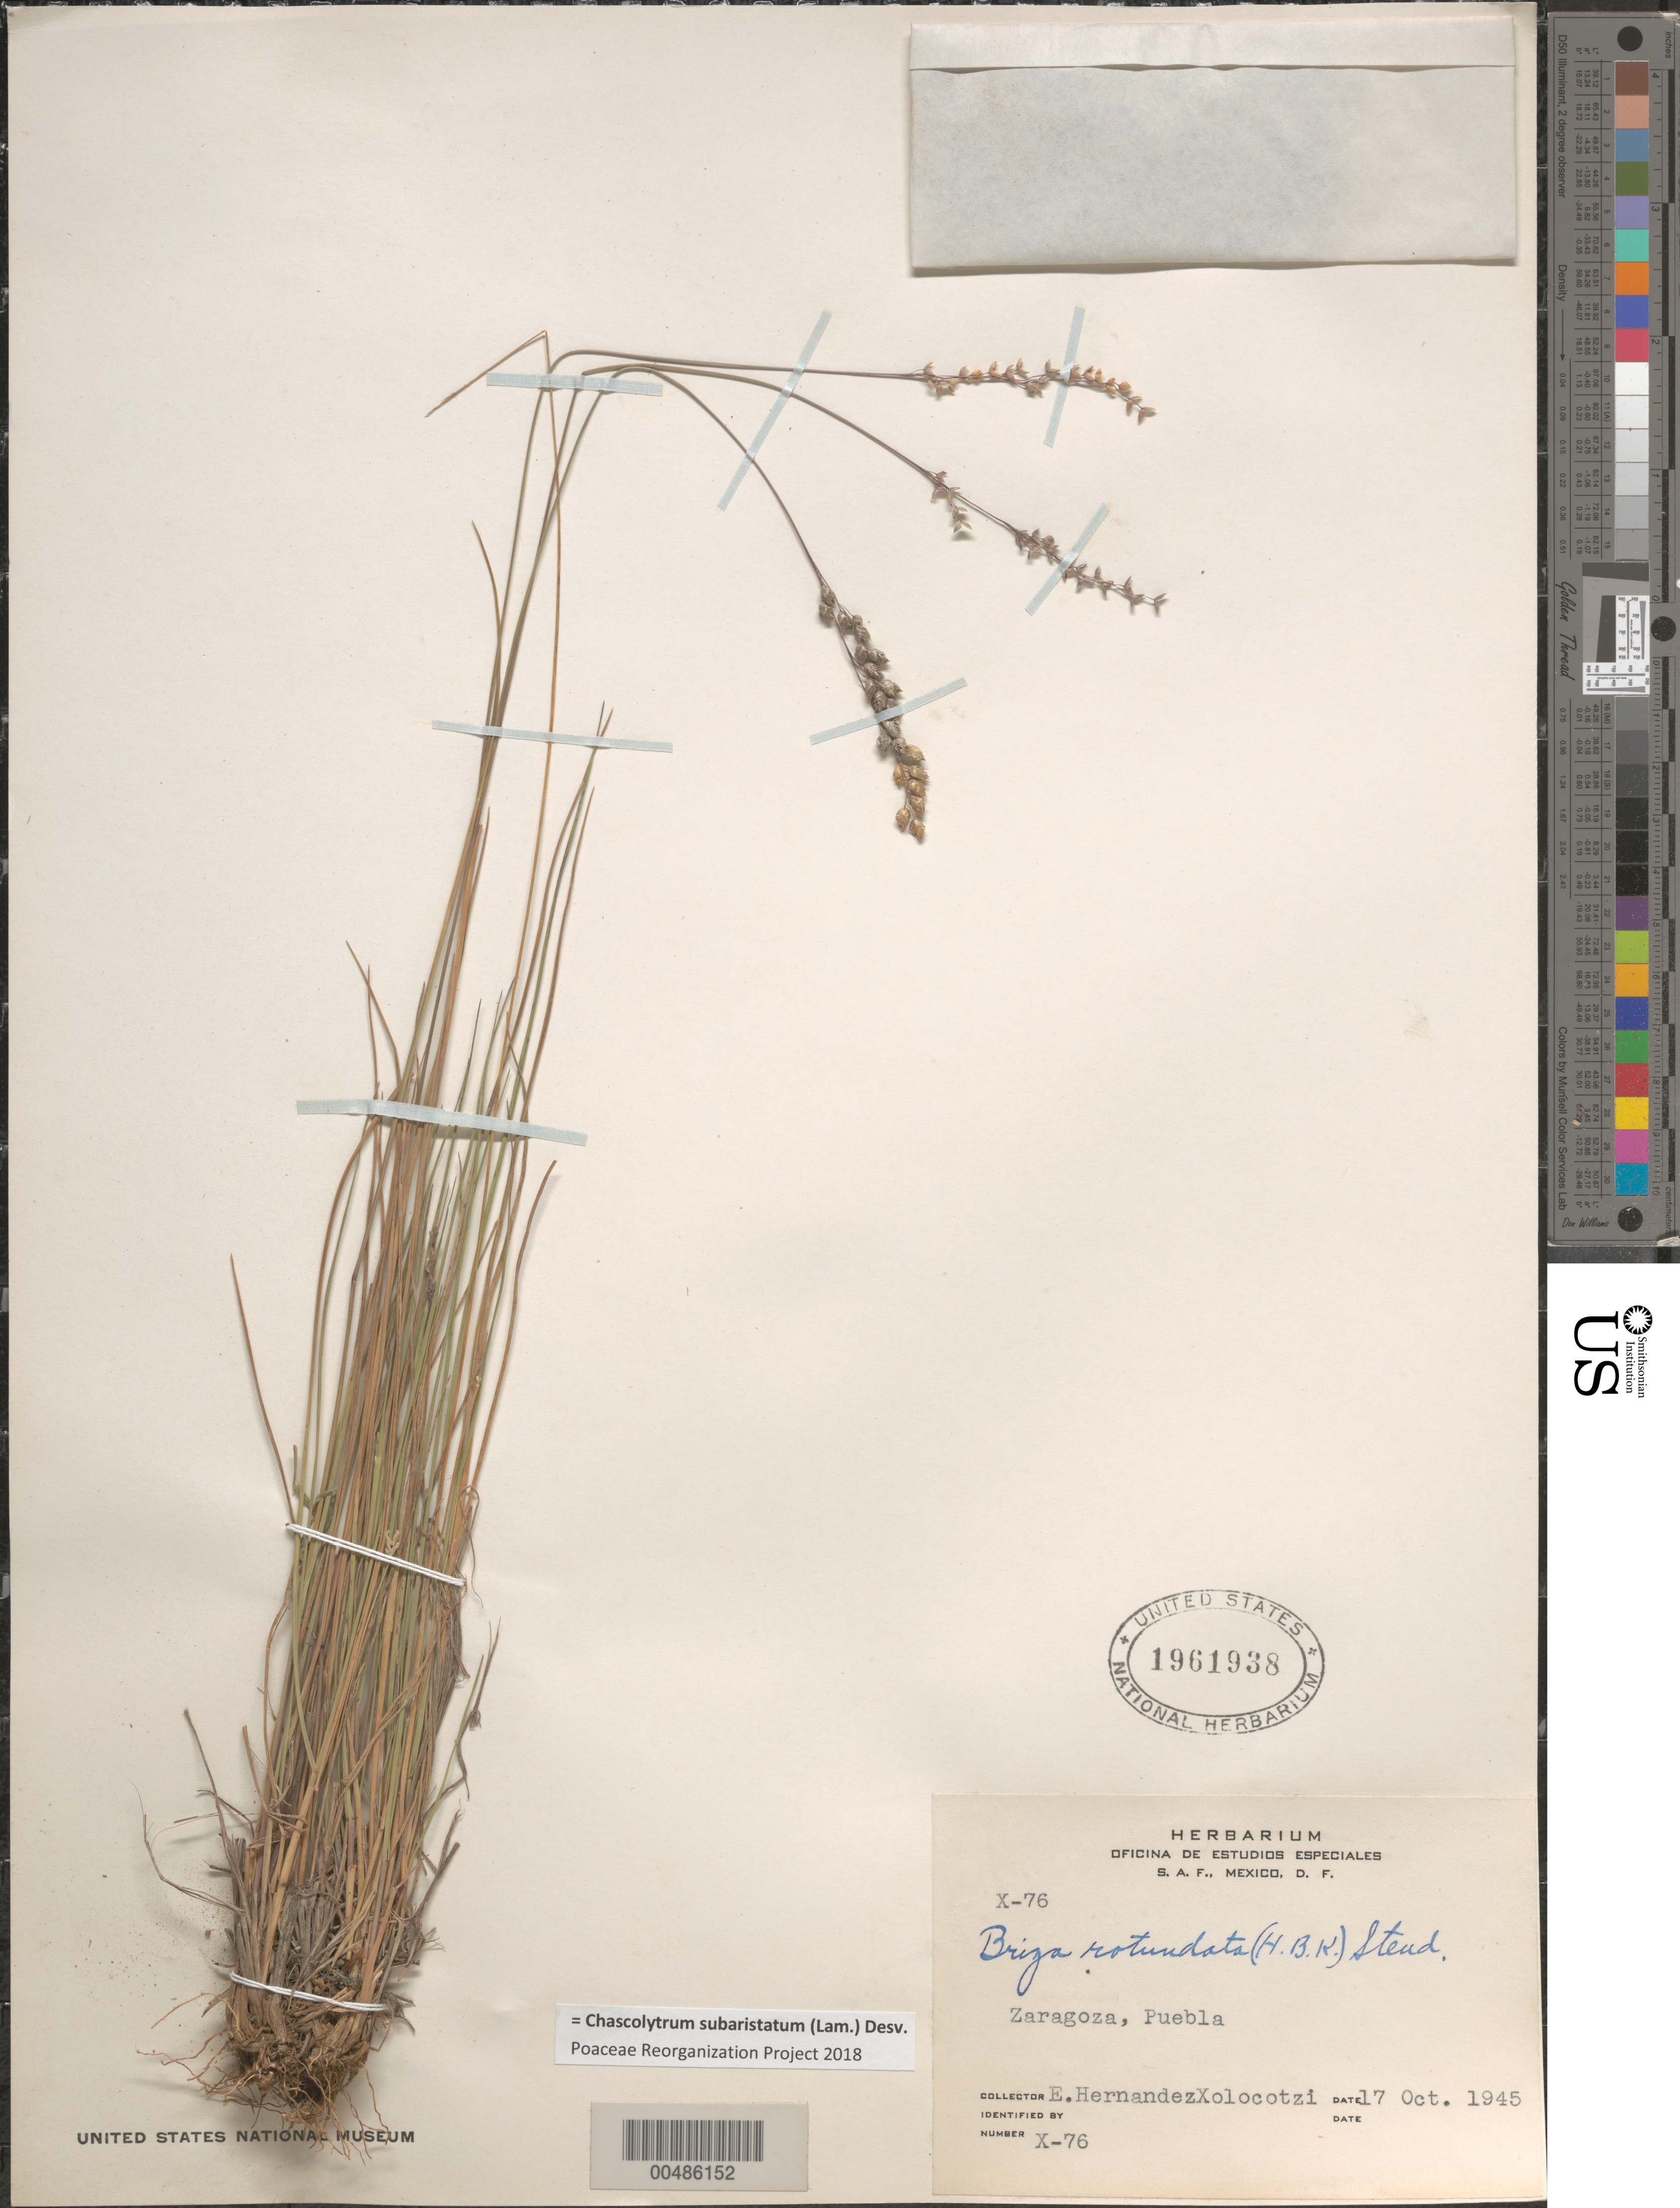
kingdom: Plantae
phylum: Tracheophyta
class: Liliopsida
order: Poales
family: Poaceae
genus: Chascolytrum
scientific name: Chascolytrum subaristatum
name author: (Lam.) Desv.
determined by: Poaceae Reorganization Project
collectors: E. I. Hernández-X.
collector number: X-76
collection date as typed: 17 Oct 1945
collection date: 1945-10-17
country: Mexico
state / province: Puebla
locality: Zaragoza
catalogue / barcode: US 1961938